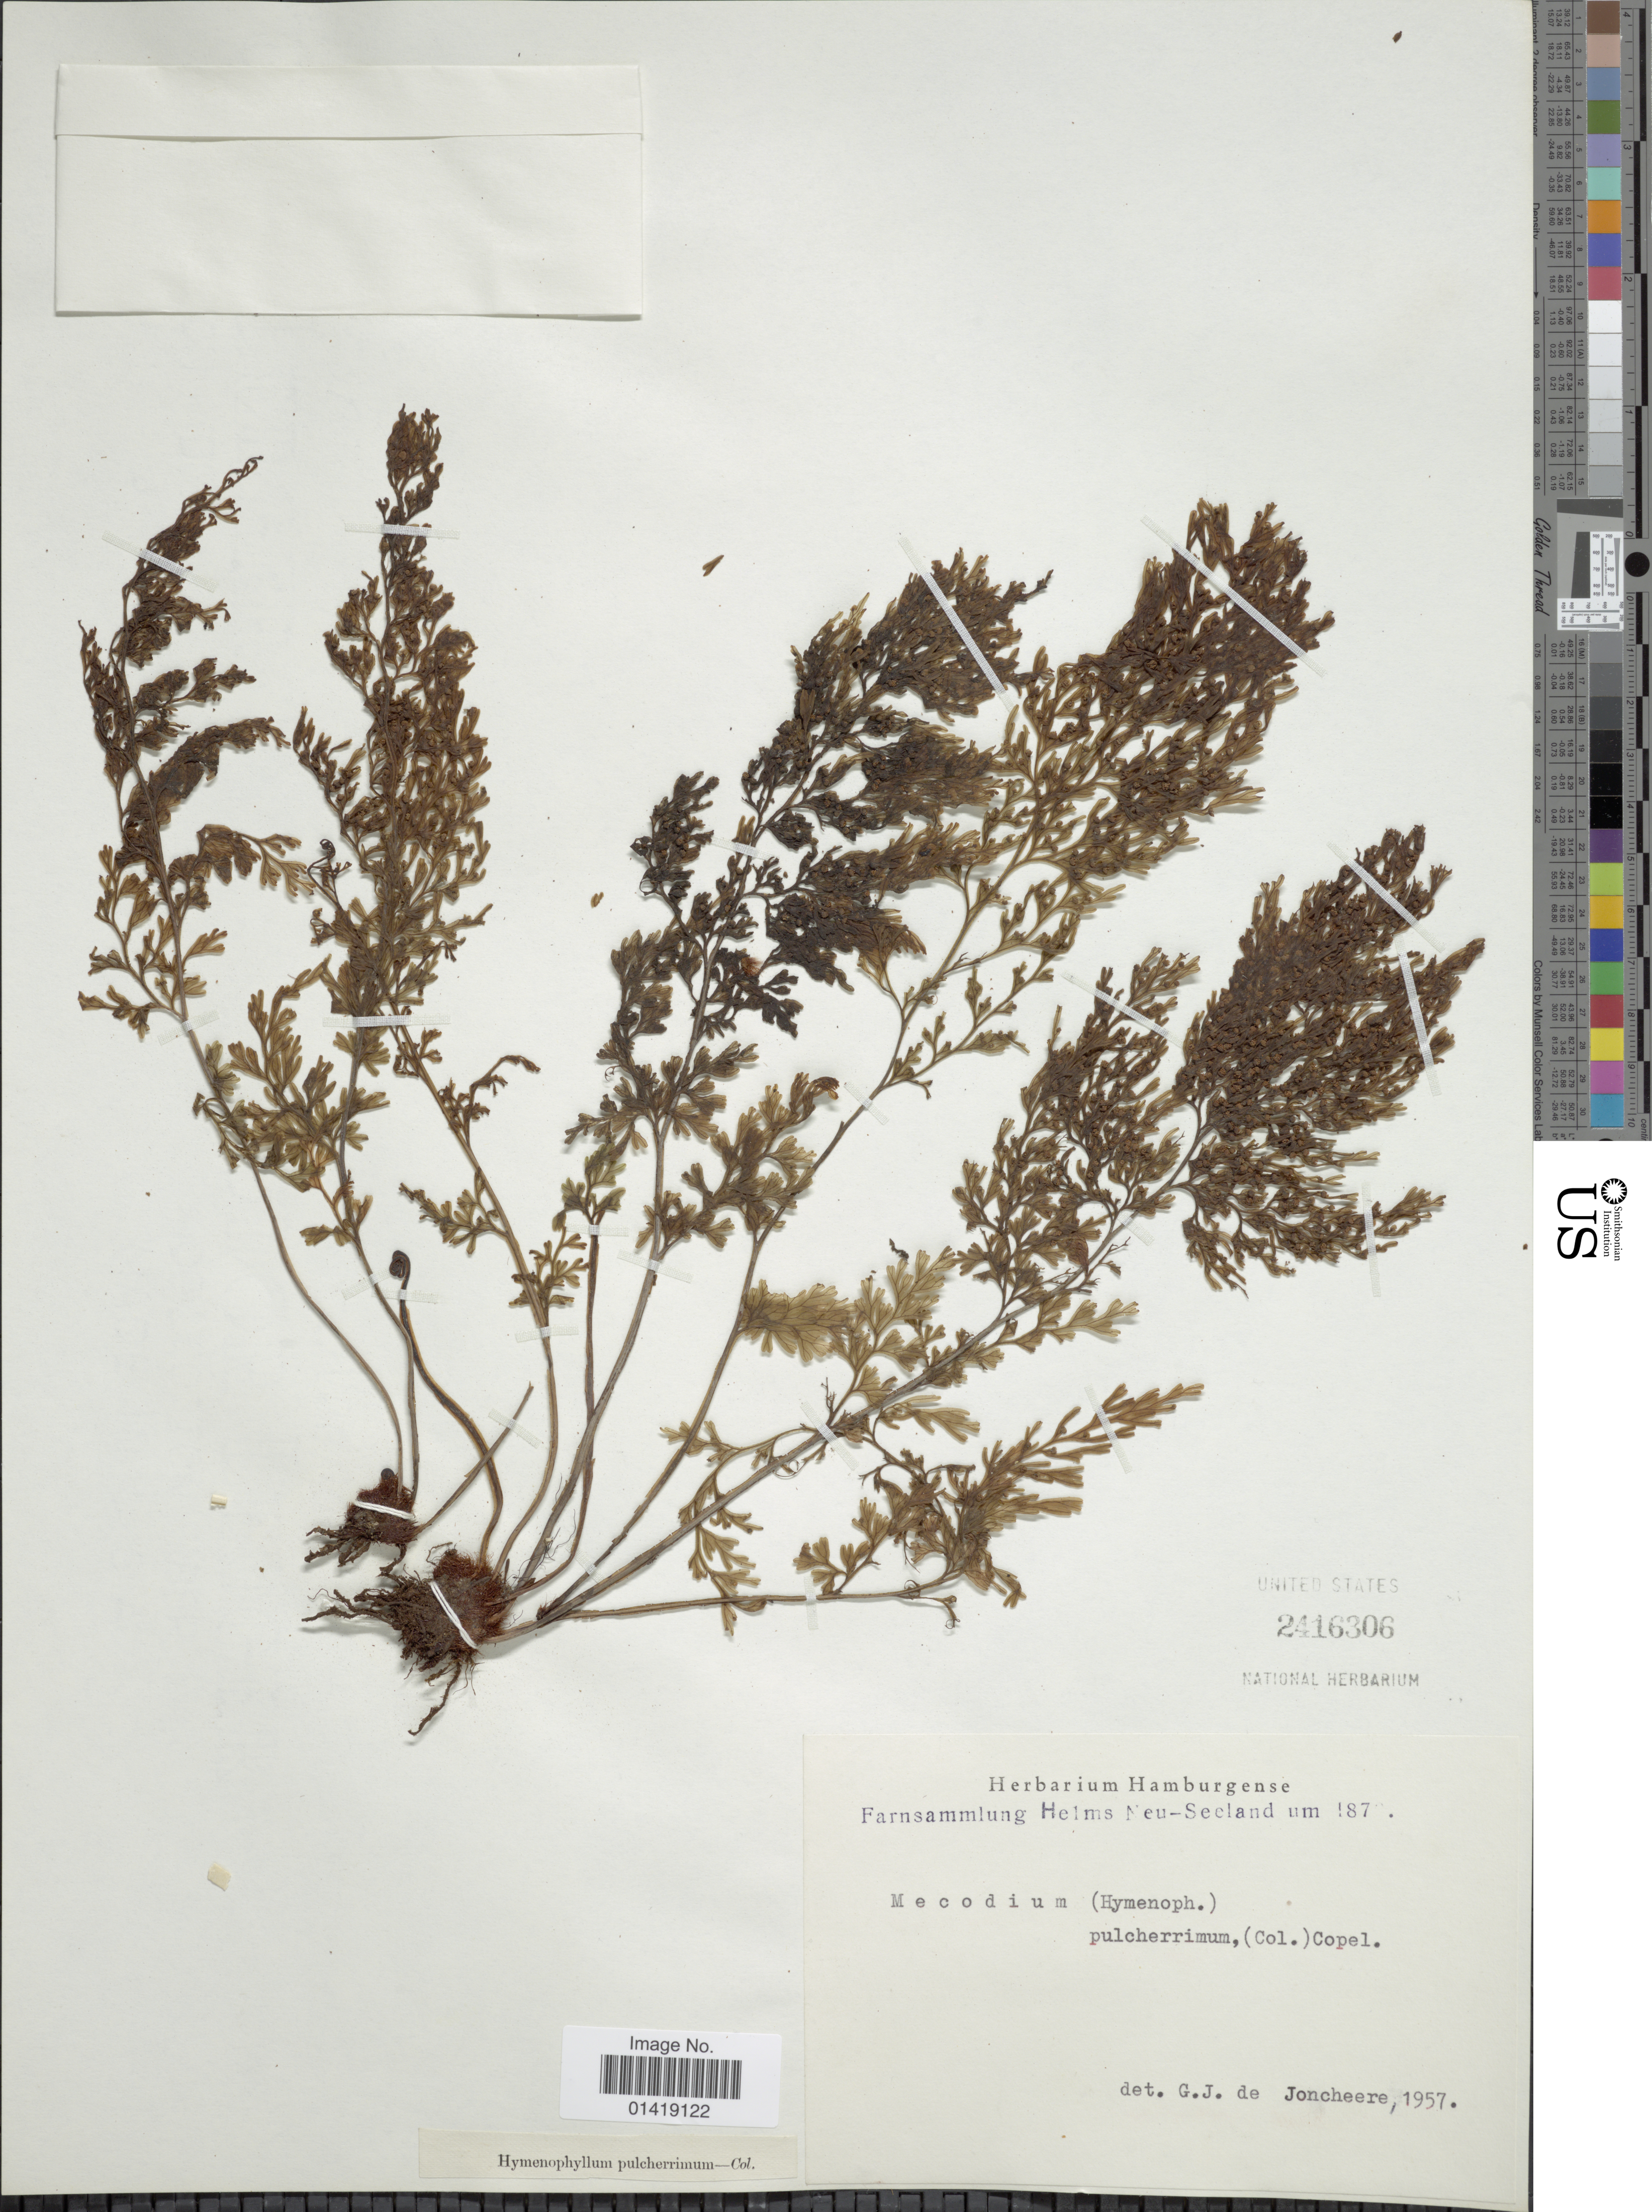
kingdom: Plantae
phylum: Tracheophyta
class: Polypodiopsida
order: Hymenophyllales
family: Hymenophyllaceae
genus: Hymenophyllum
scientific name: Hymenophyllum pulcherrimum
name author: Colenso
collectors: Helms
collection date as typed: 187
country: New Zealand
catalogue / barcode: US 2416306